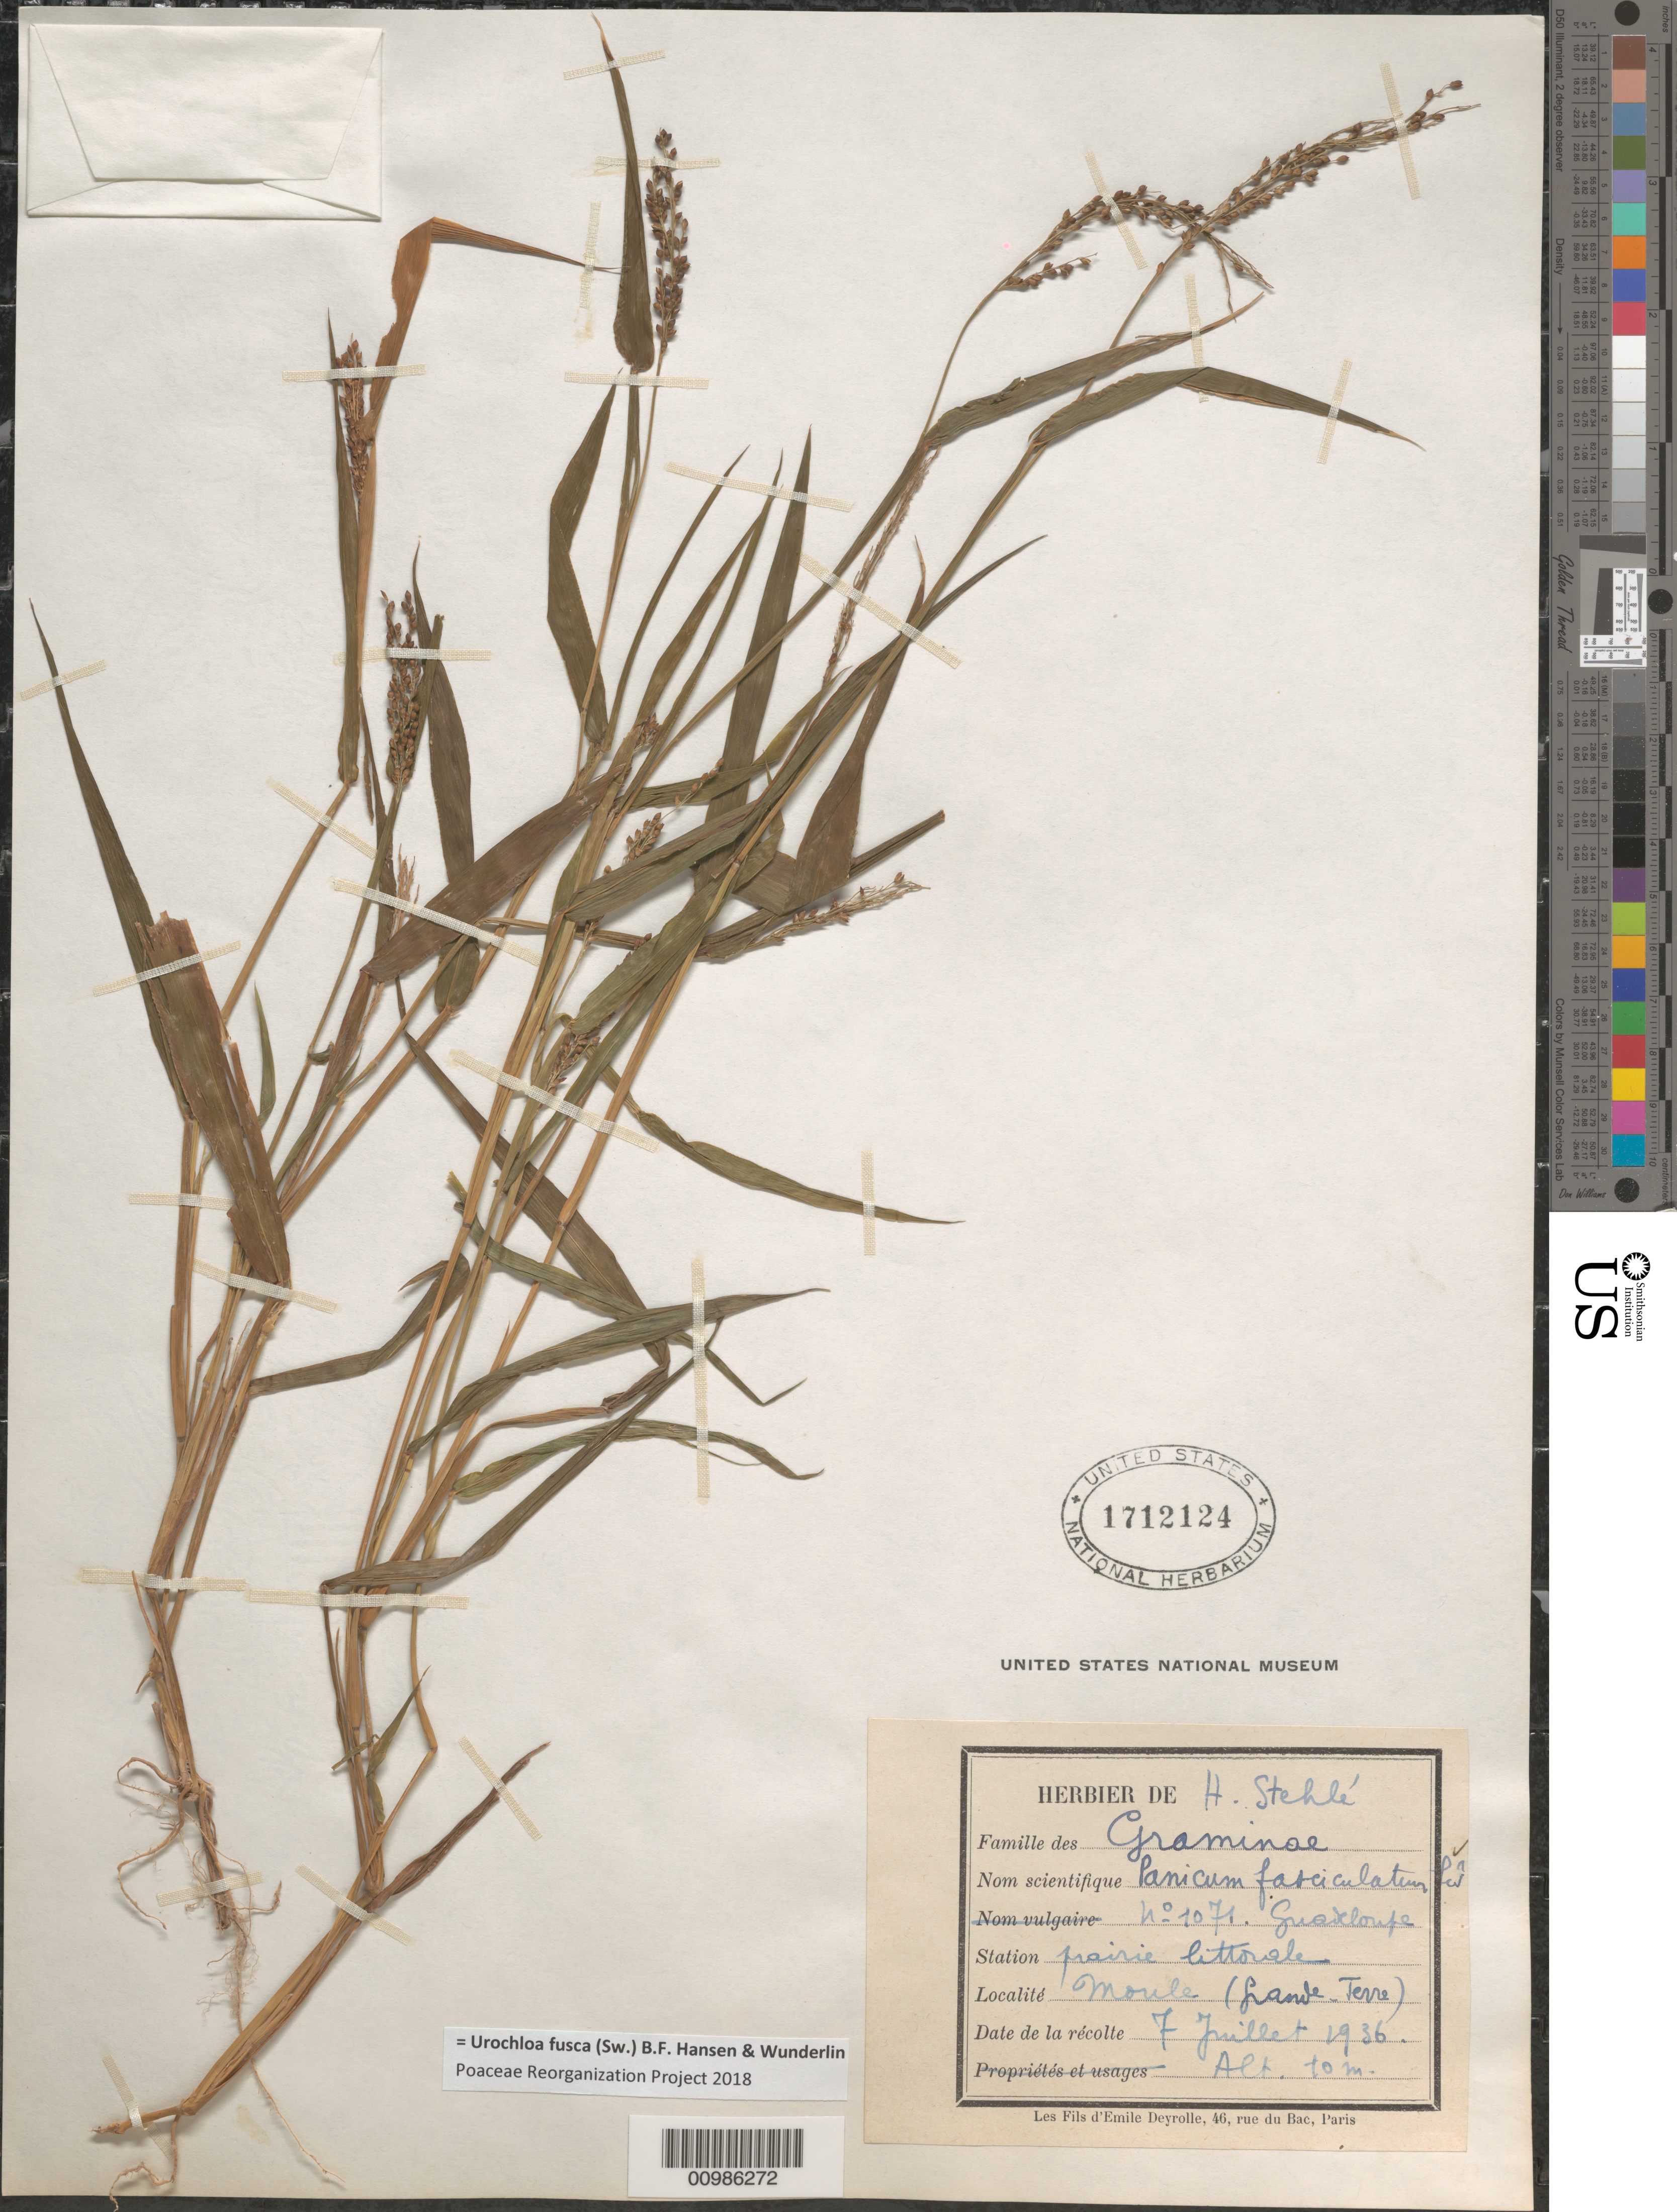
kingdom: Plantae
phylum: Tracheophyta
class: Liliopsida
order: Poales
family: Poaceae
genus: Brachiaria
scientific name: Brachiaria fasciculata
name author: (Sw.) Parodi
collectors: H. Stehlé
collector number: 1071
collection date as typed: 07 Jul 1936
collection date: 1936-07-07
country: Guadeloupe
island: Basse Terre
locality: Grande Terre, Moule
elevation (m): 10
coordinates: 0 N, 0 E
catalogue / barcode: US 1712124